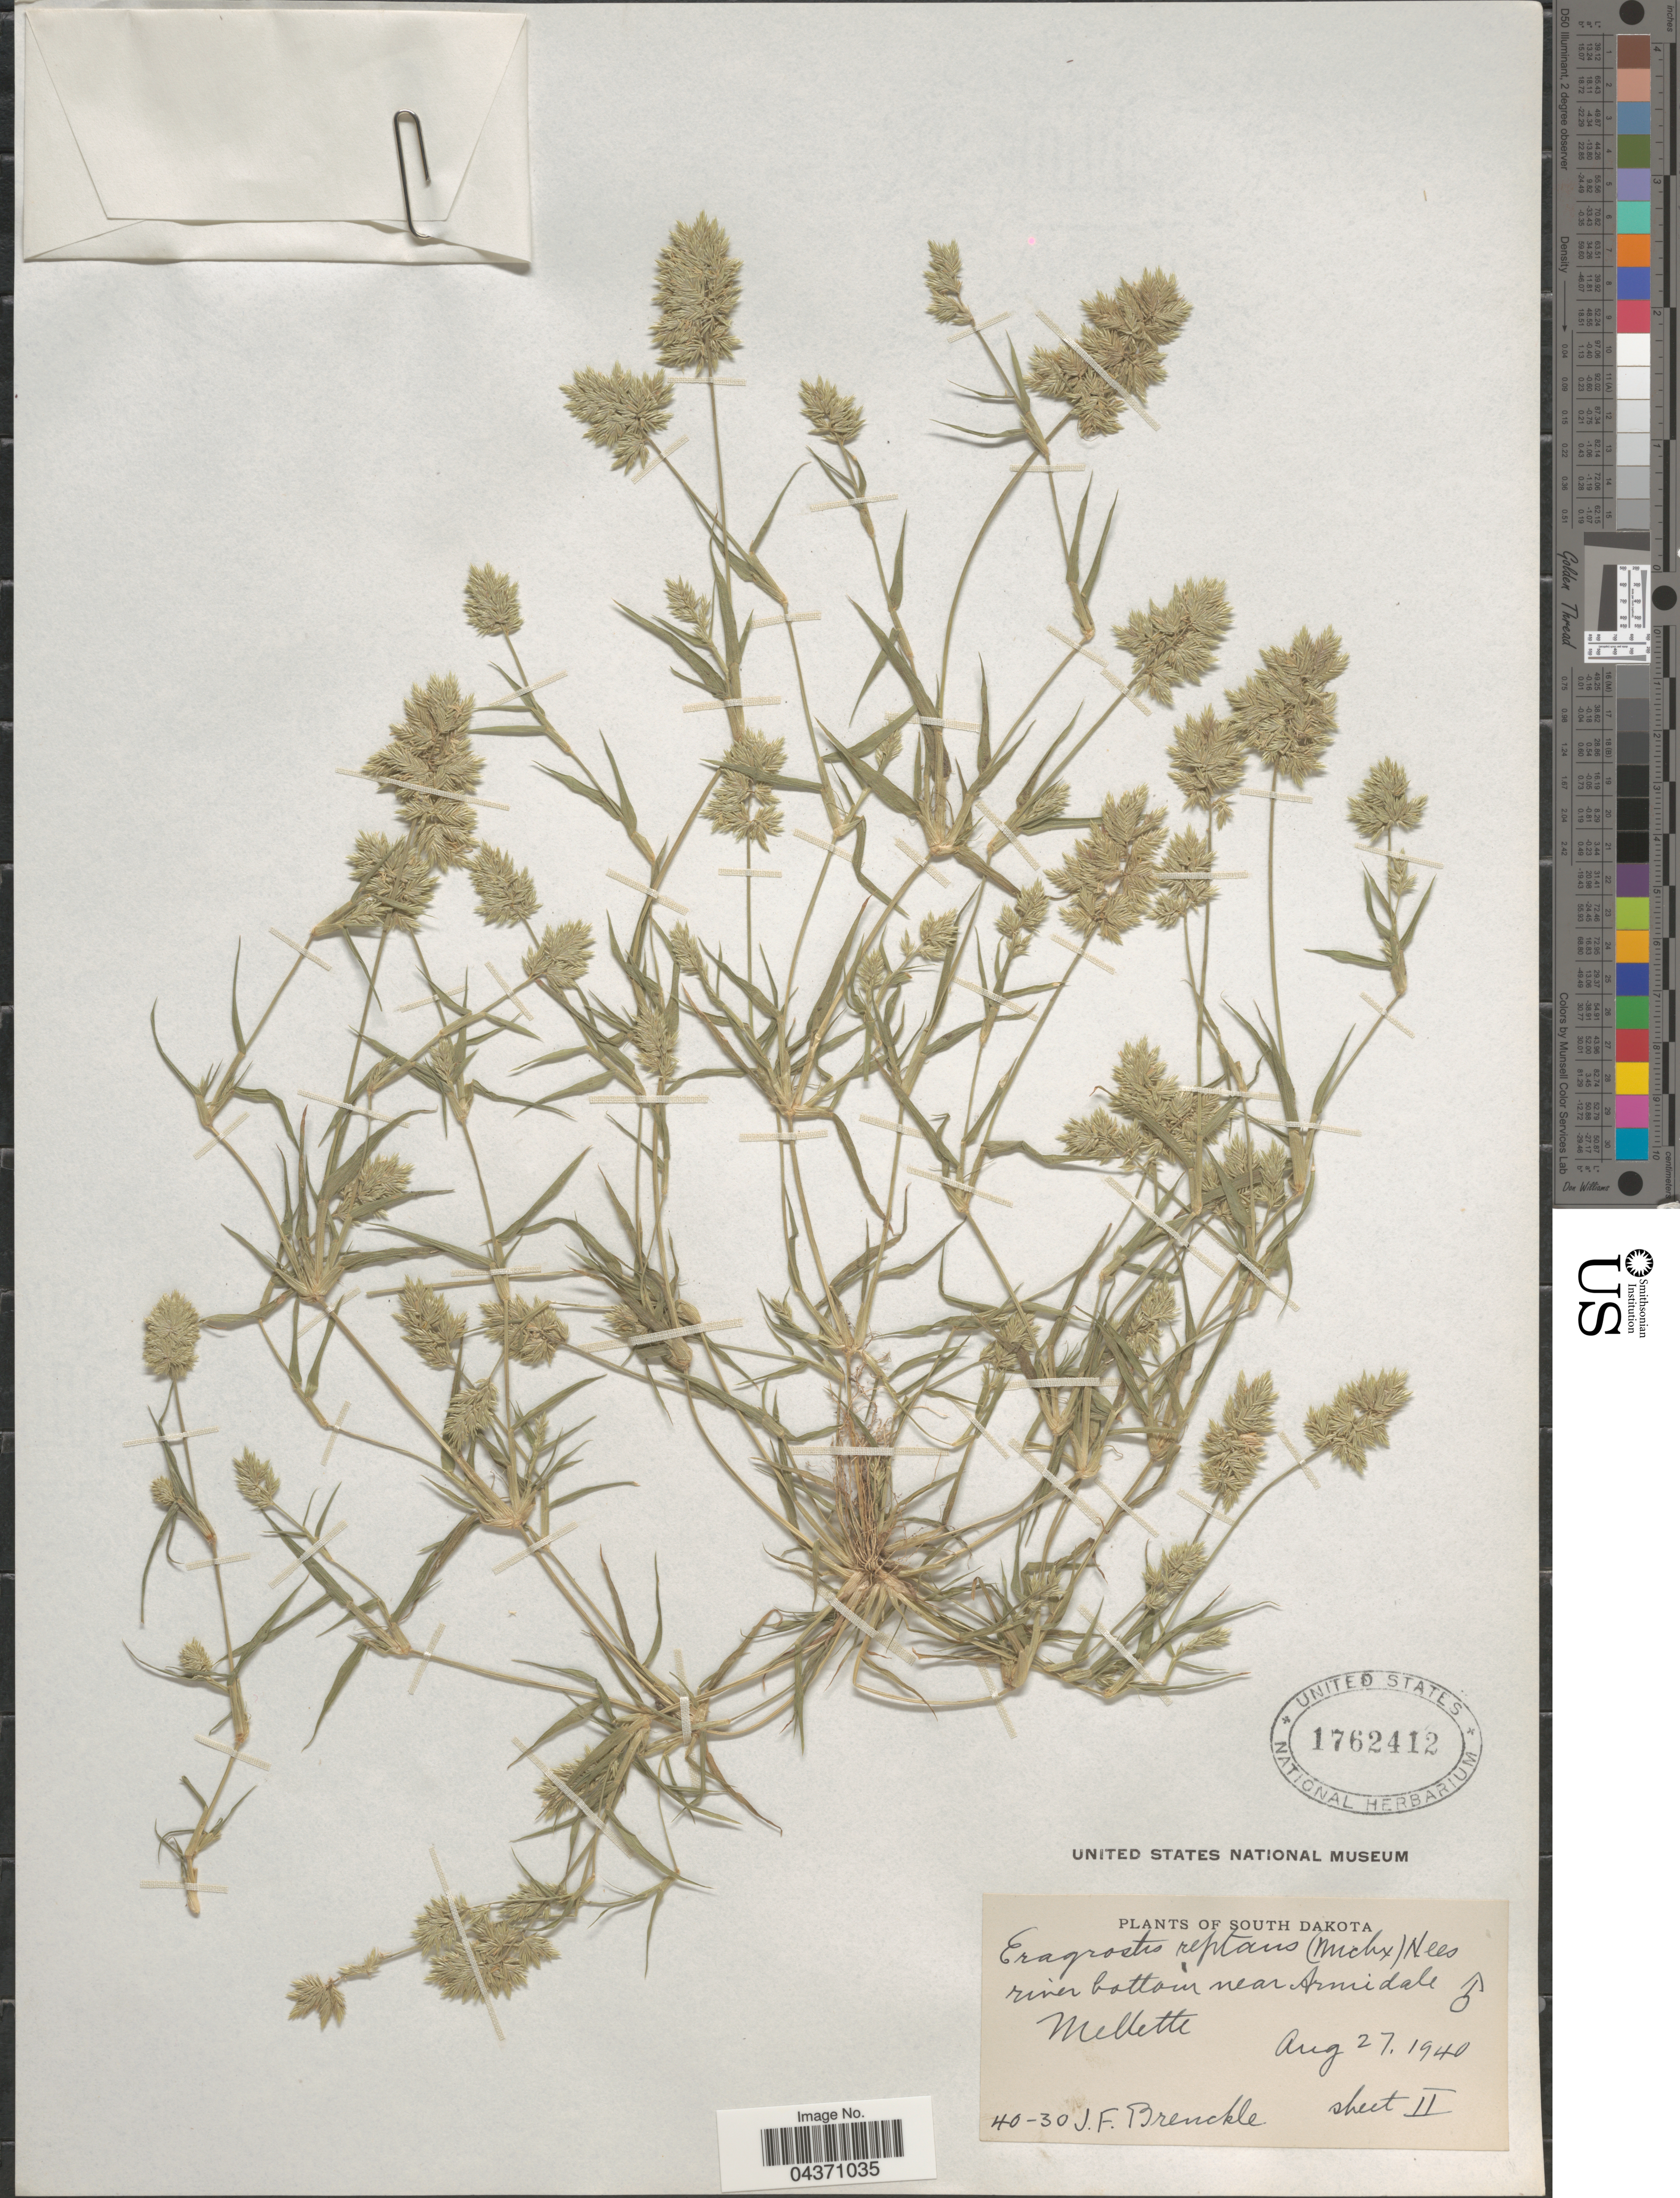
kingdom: Plantae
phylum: Tracheophyta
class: Liliopsida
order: Poales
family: Poaceae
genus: Eragrostis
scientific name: Eragrostis reptans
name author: (Michx.) Nees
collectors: J. Brenckle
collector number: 40-30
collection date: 1940-08-27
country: United States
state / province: South Dakota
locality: River bottom near Armidale Mellette.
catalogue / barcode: US 1762412